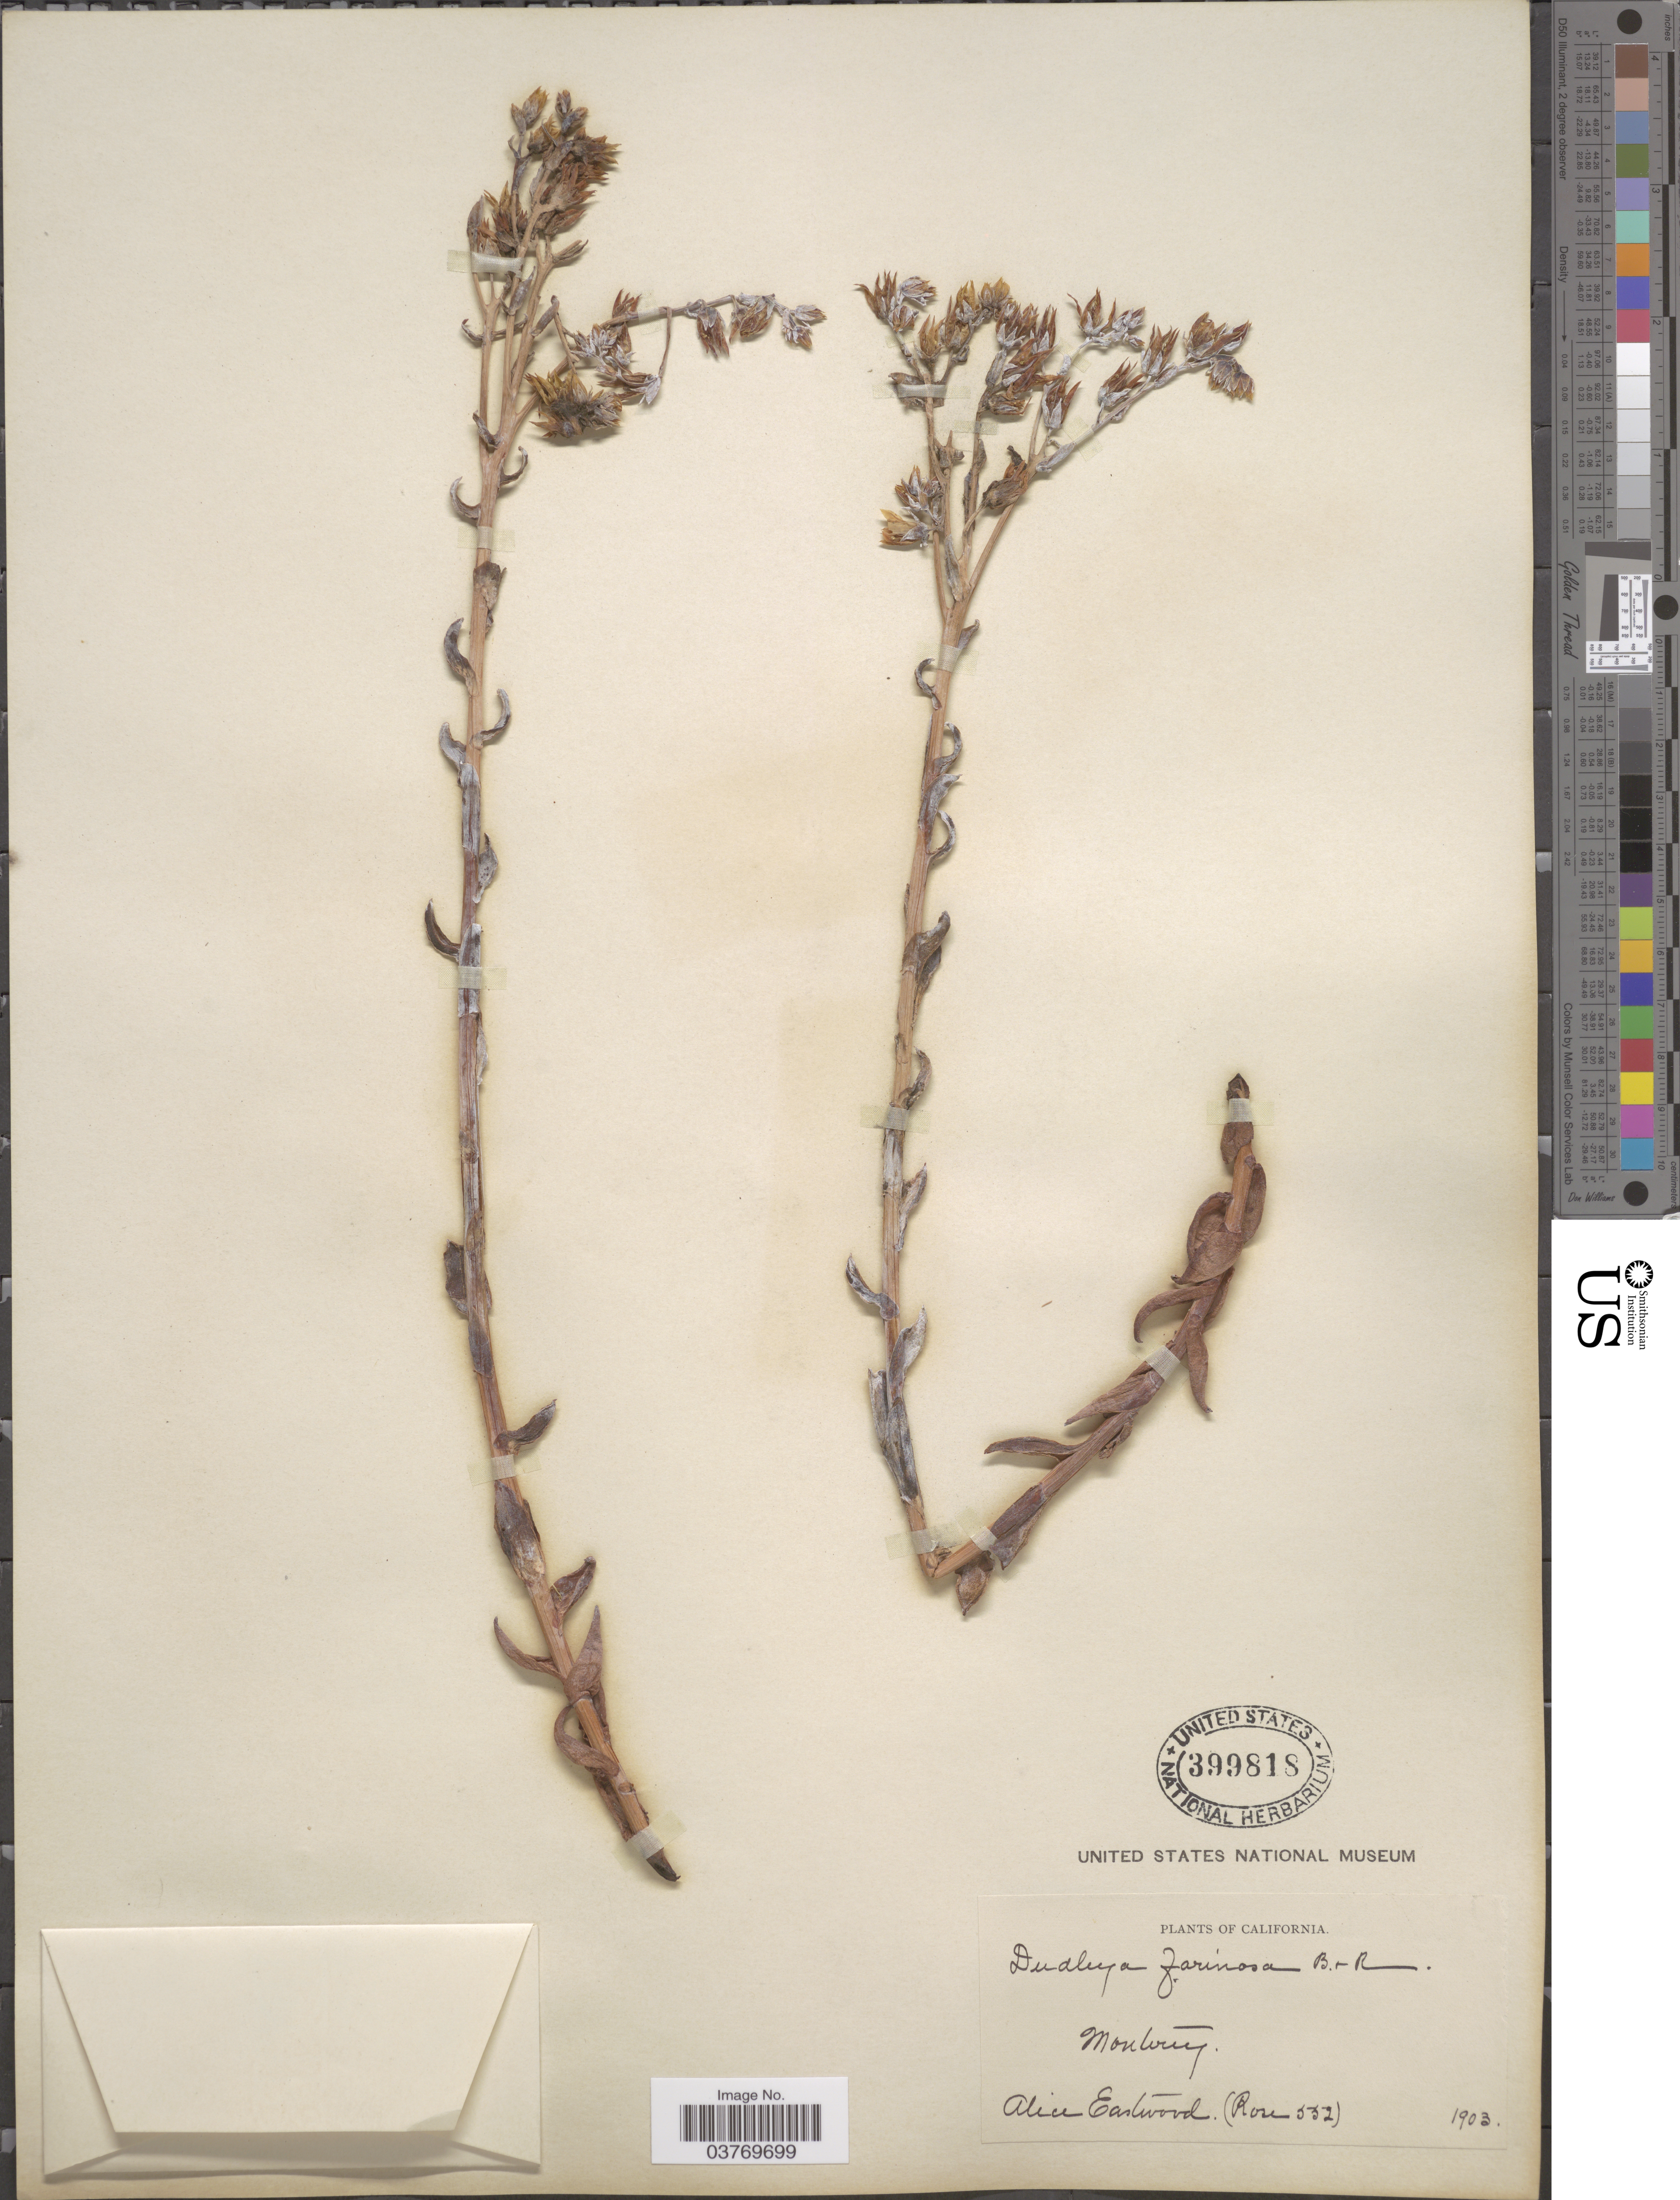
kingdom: Plantae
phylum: Tracheophyta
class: Magnoliopsida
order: Saxifragales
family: Crassulaceae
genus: Dudleya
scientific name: Dudleya farinosa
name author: (Lindl.) Britton & Rose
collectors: A. Eastwood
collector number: Rose 552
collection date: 1903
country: United States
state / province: California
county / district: Monterey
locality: Monterey.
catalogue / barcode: US 399818